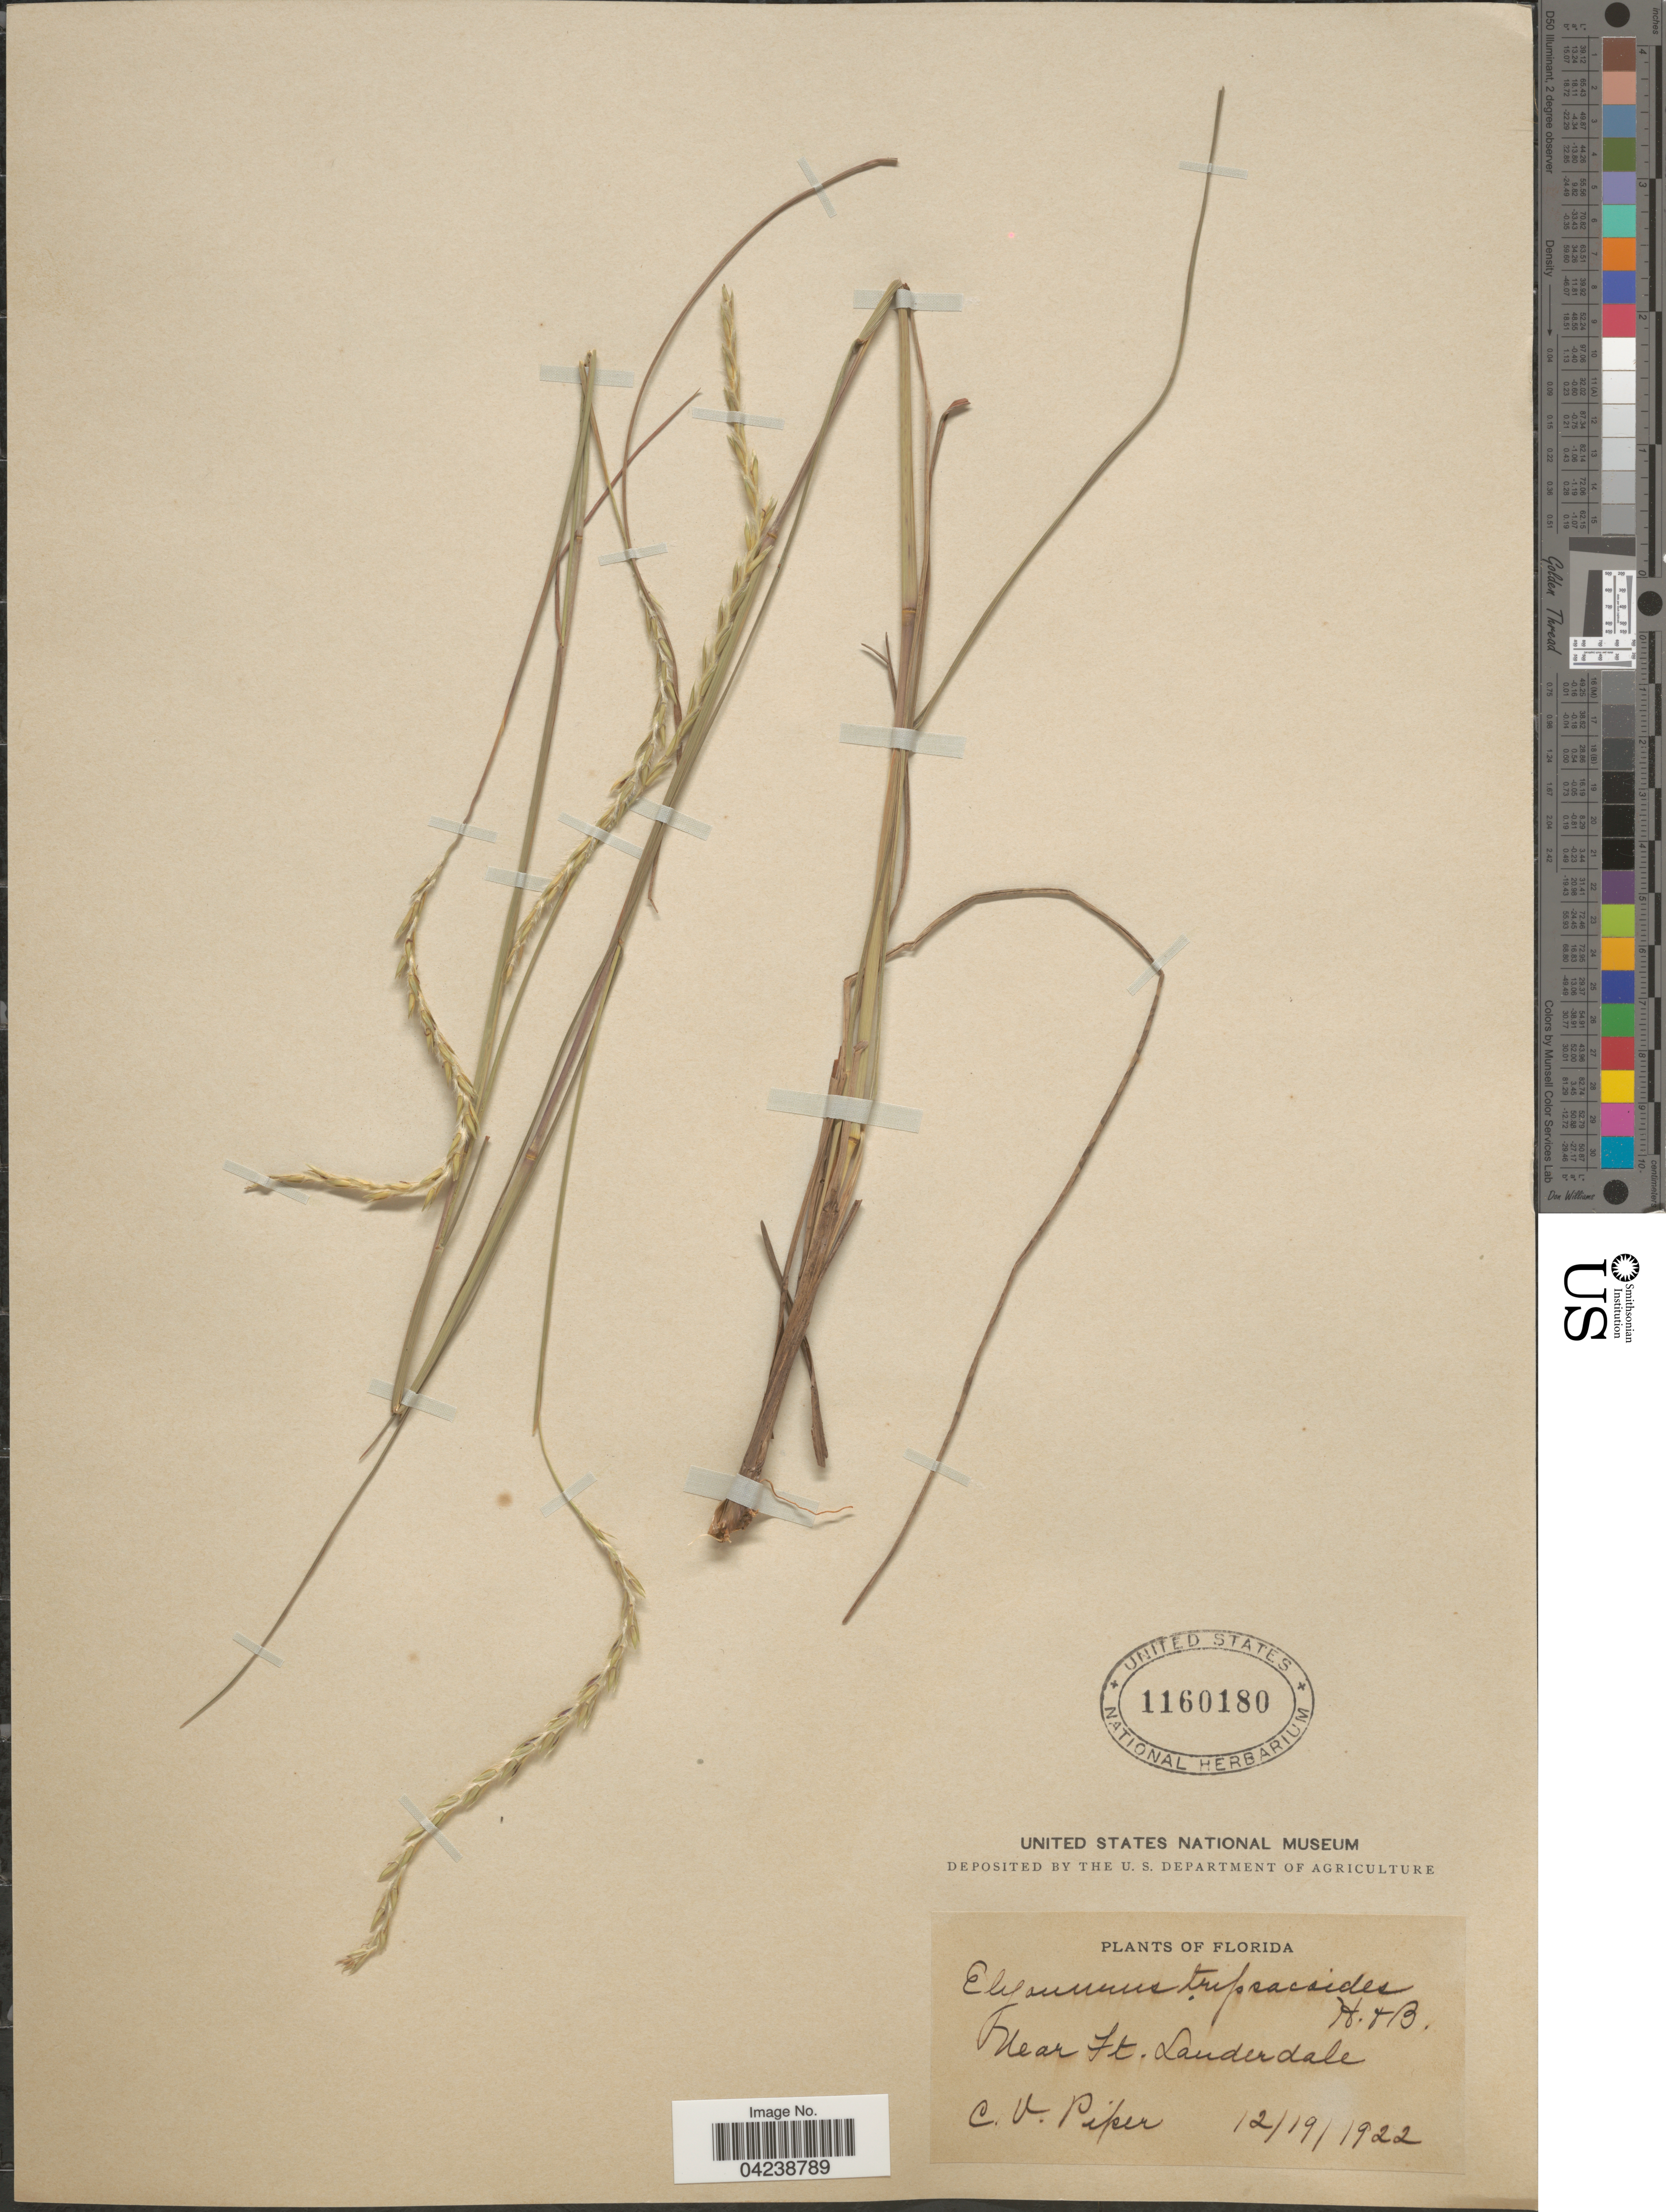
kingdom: Plantae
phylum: Tracheophyta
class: Liliopsida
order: Poales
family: Poaceae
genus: Elionurus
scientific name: Elionurus tripsacoides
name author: Humb. & Bonpl. ex Willd.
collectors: C. V. Piper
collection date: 1922-12-19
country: United States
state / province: Florida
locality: Near Ft. Lauderdale.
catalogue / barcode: US 1160180